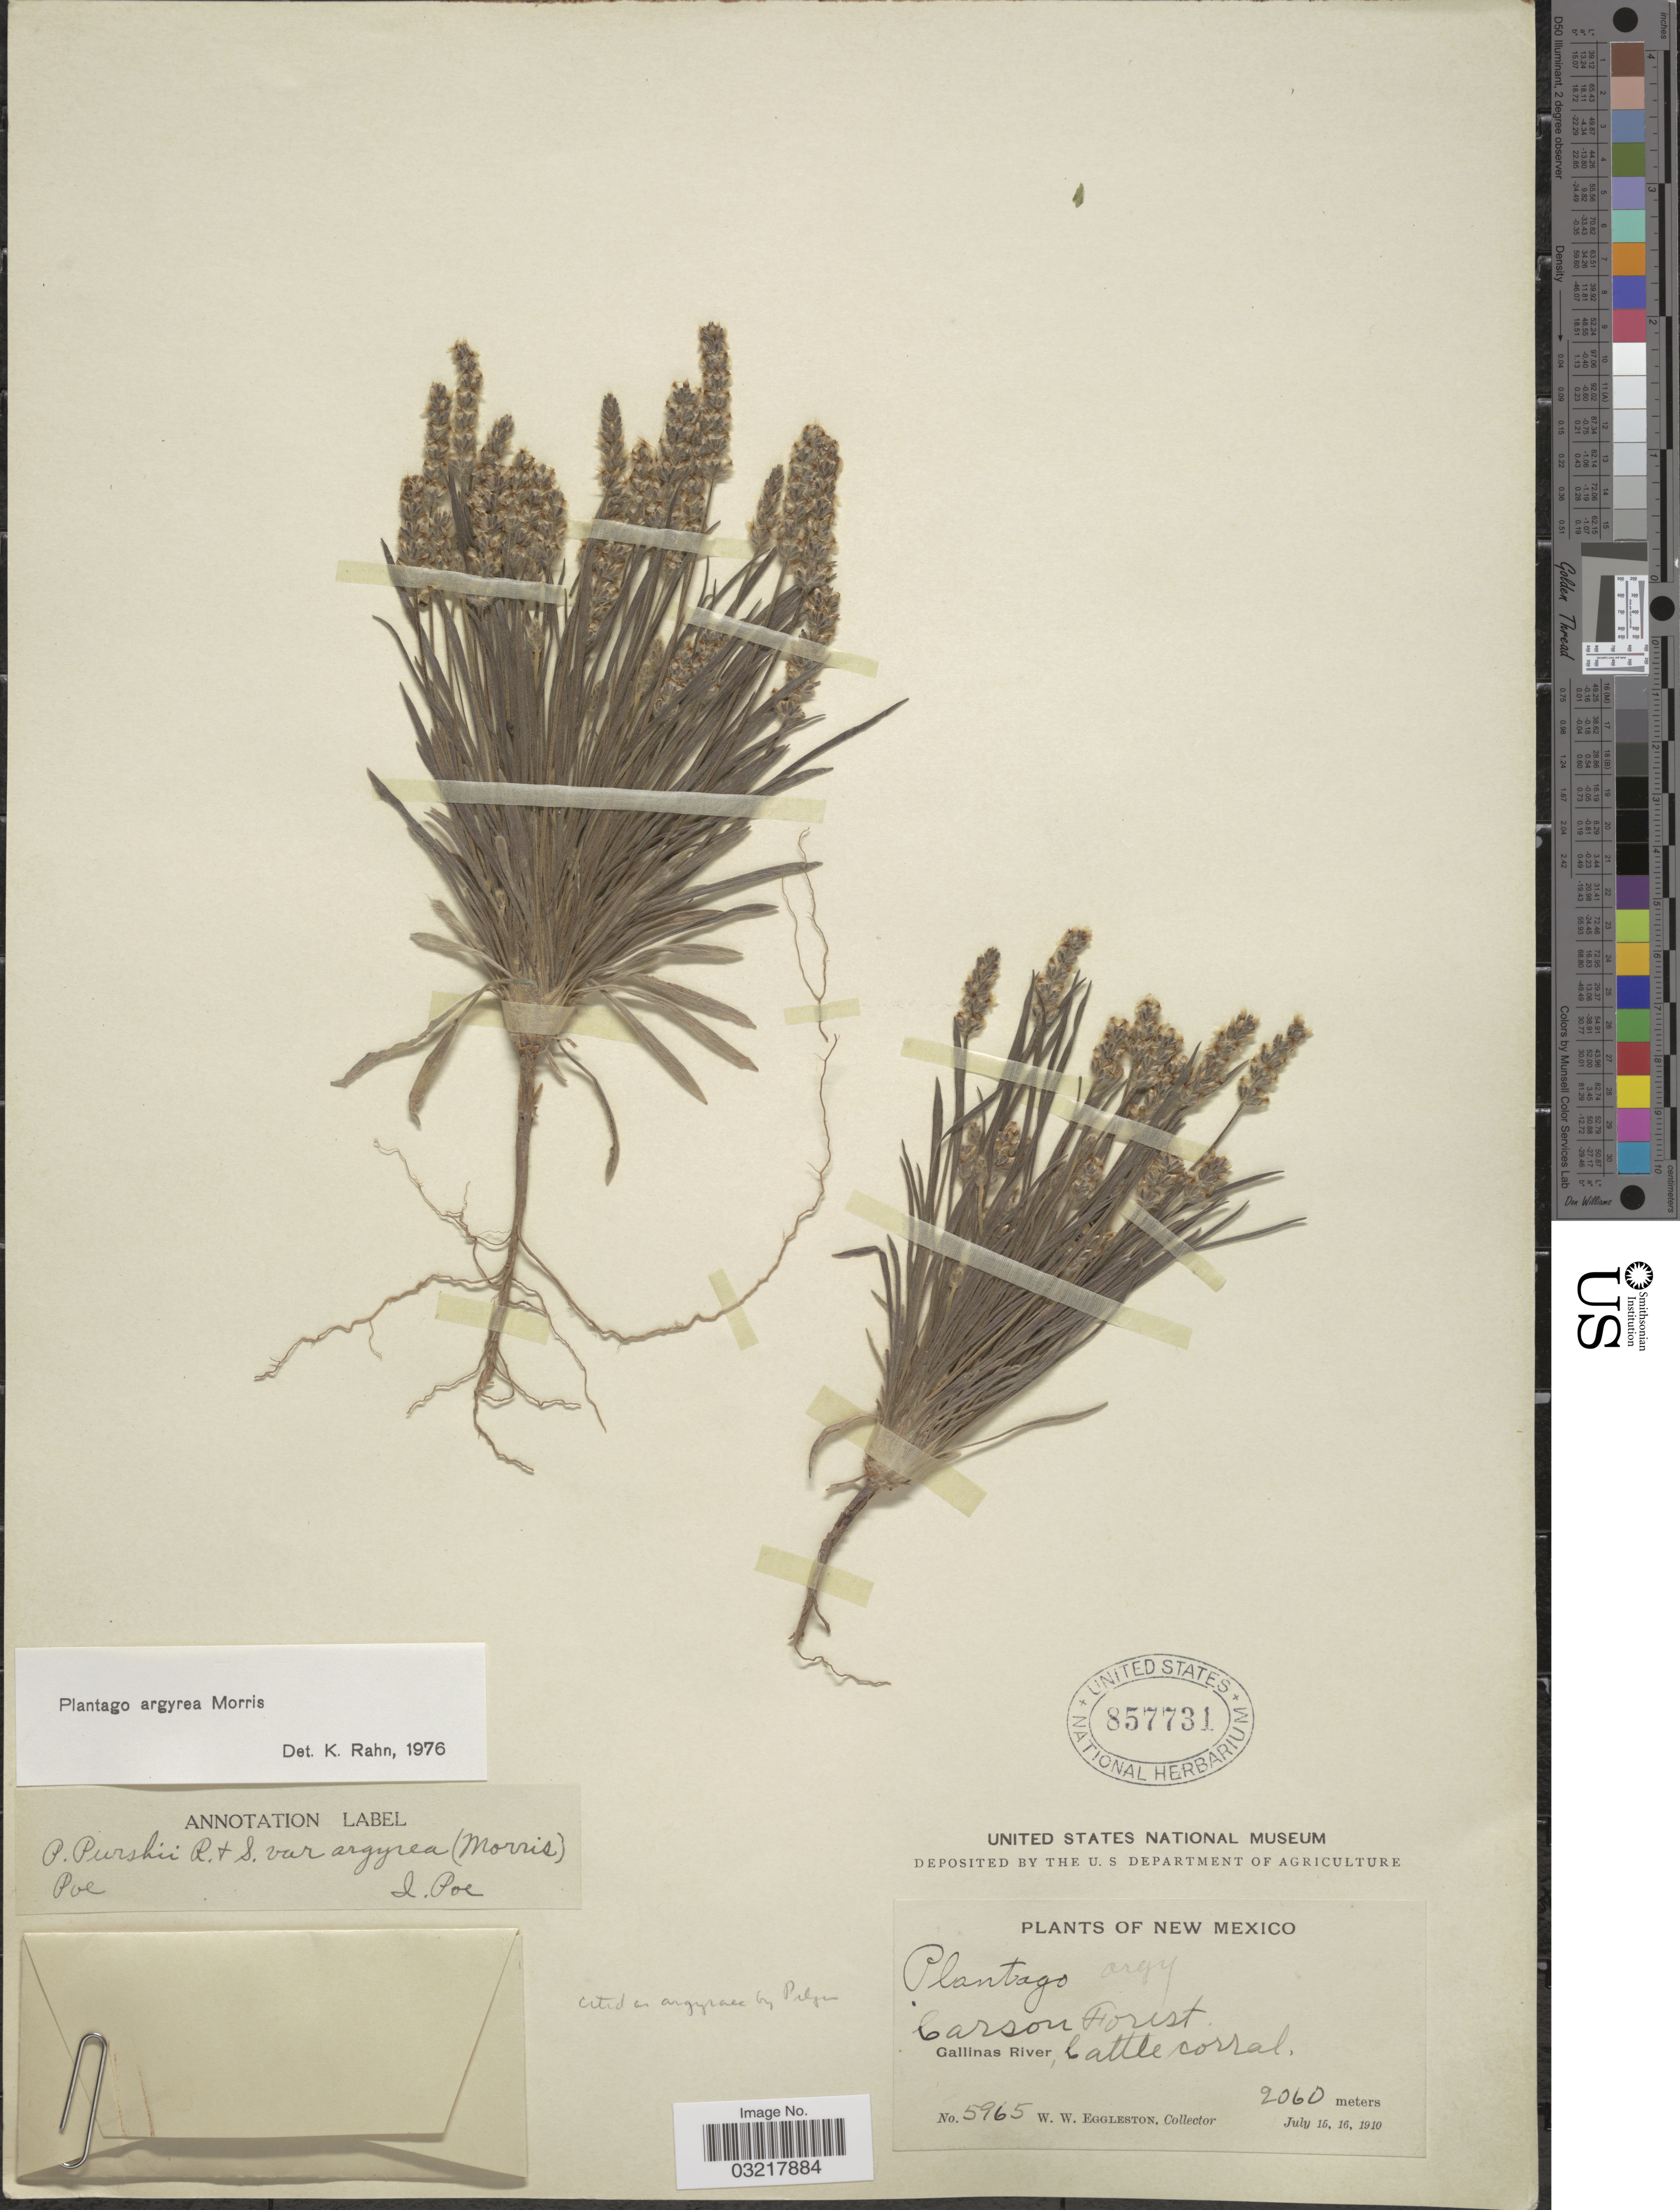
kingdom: Plantae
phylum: Tracheophyta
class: Magnoliopsida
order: Lamiales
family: Plantaginaceae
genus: Plantago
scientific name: Plantago argyrea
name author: E. Morris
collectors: W. W. Eggleston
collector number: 5965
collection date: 1910-07-15/1910-07-16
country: United States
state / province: New Mexico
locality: Carson Forest. Gallinas River, Cattle corral.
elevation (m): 2060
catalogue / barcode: US 857731